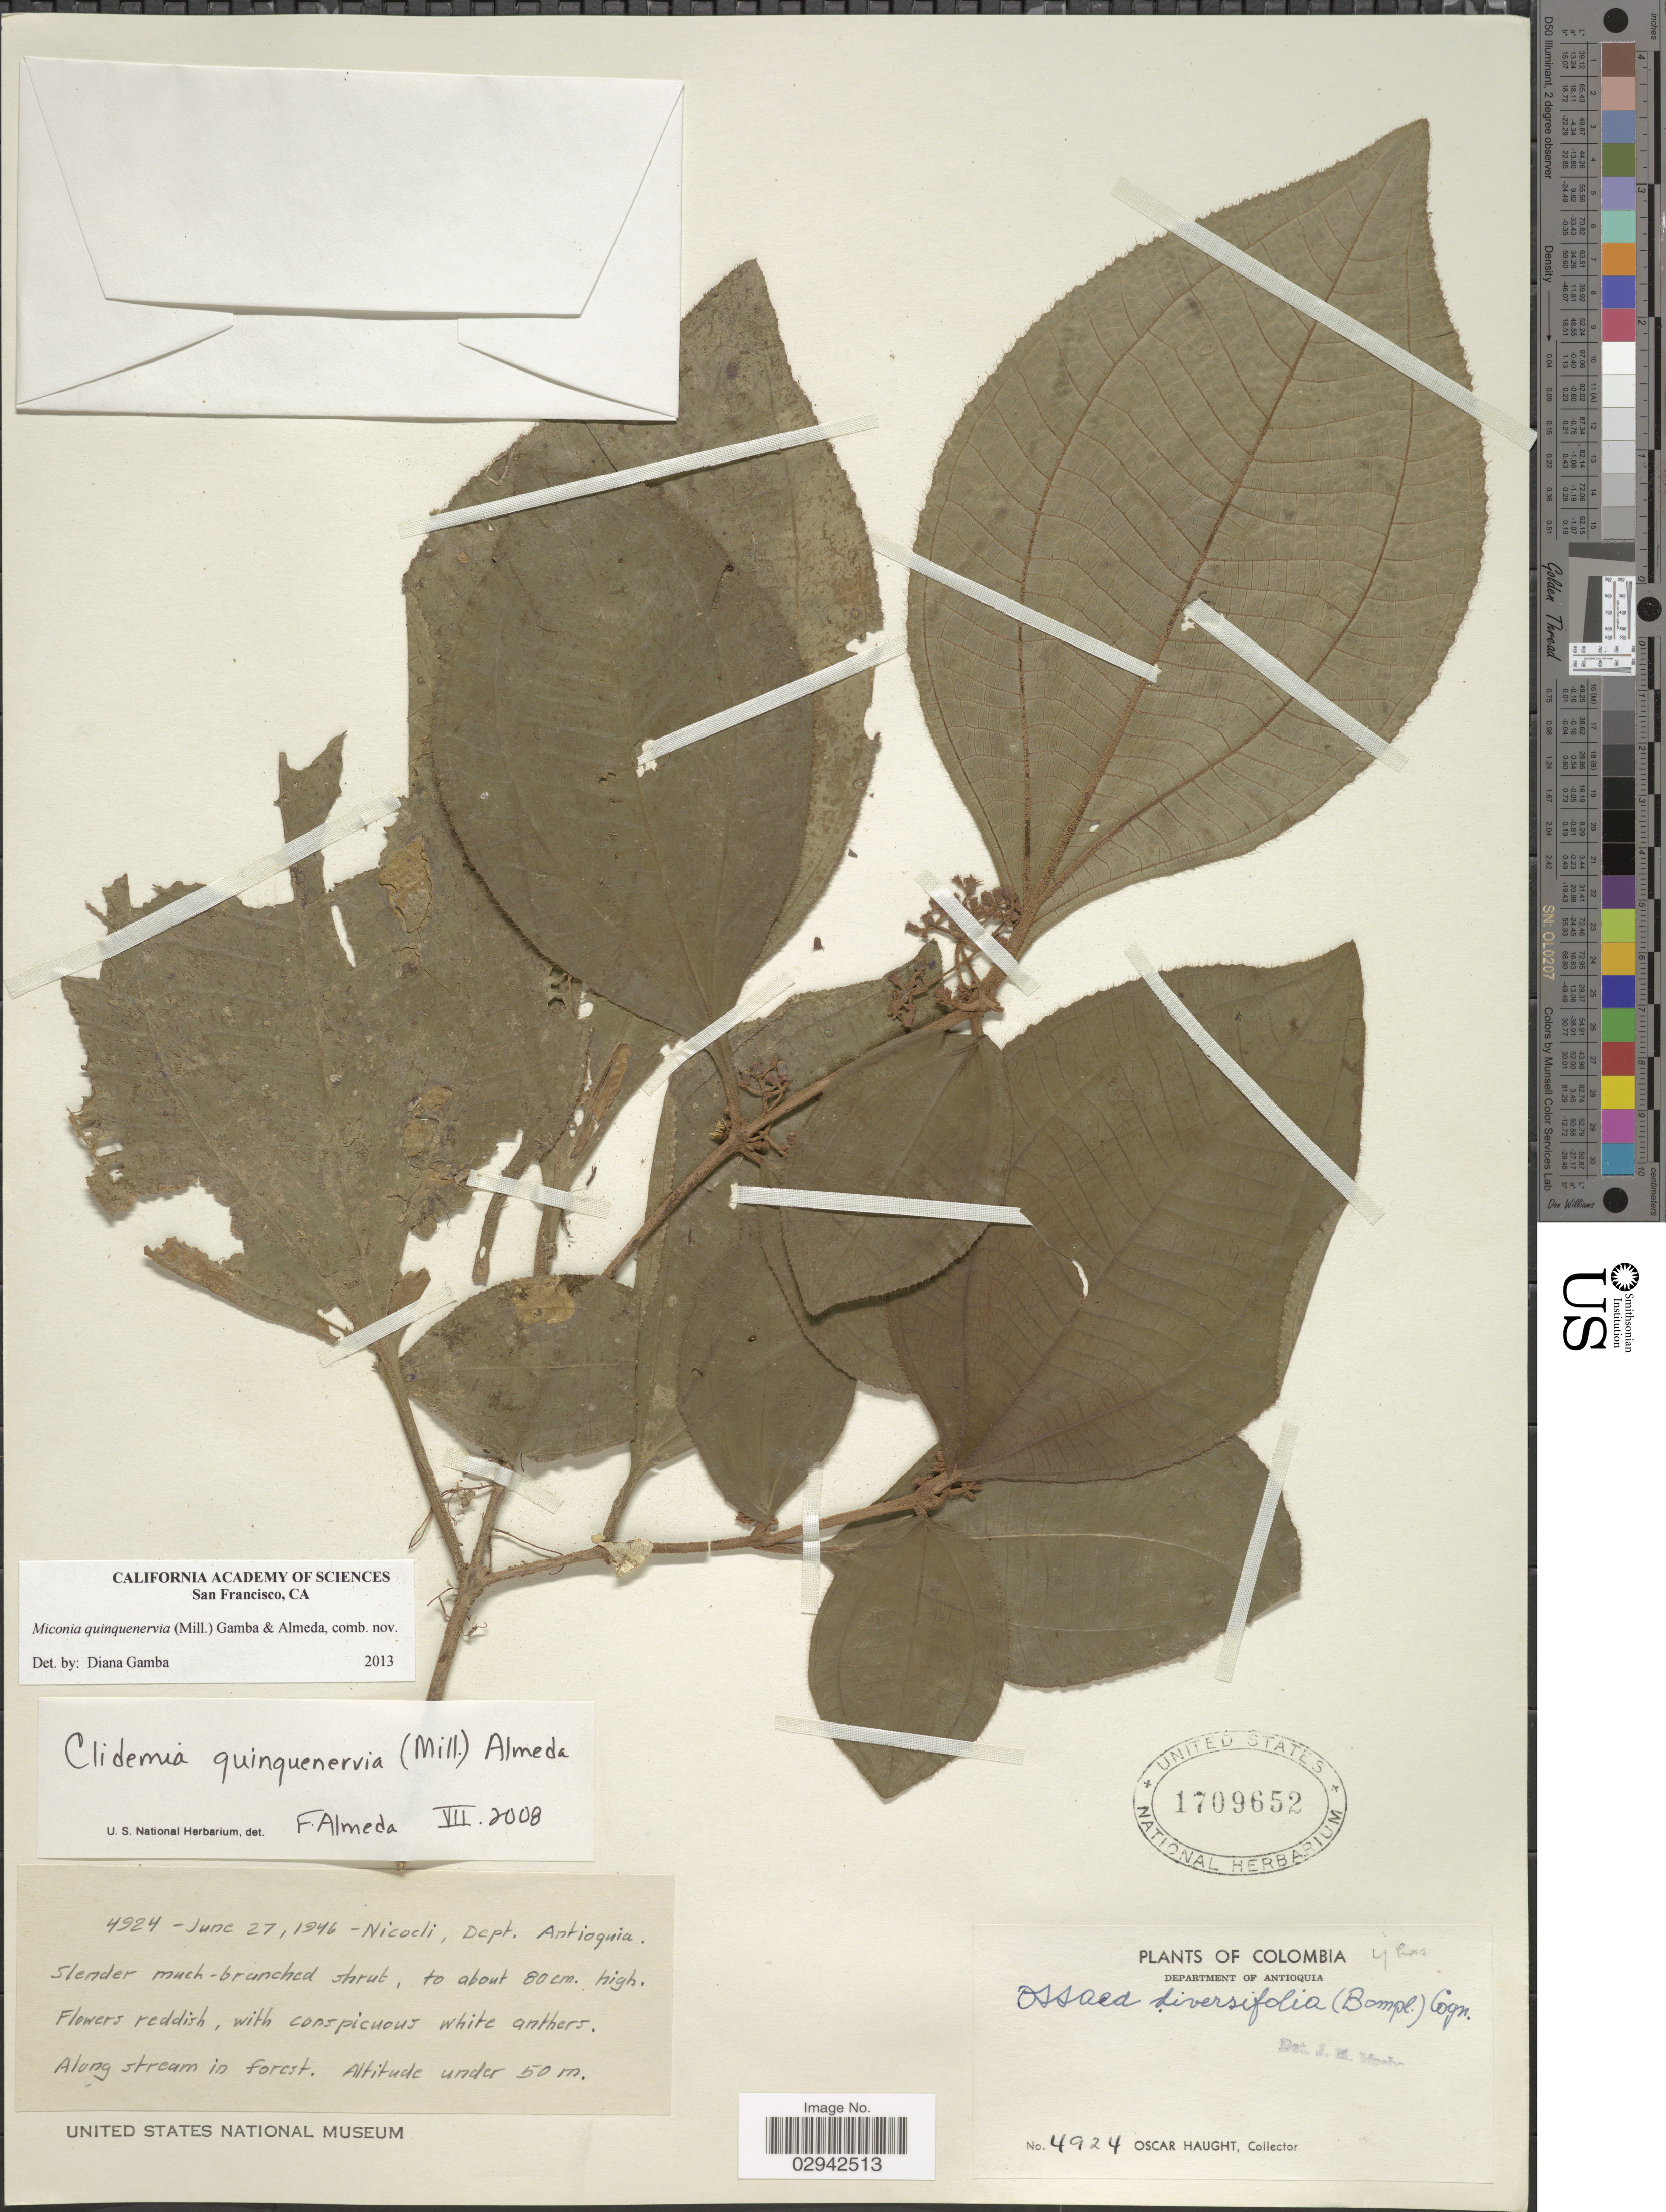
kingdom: Plantae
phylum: Tracheophyta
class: Magnoliopsida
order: Myrtales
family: Melastomataceae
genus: Miconia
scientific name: Miconia quinquenervia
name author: (Mill.) Gamba & Almeda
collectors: O. Haught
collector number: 4924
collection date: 1946-06-27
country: Colombia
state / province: Antioquia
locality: Department of Antioquia, Nicocli.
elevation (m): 50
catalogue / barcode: US 1709652